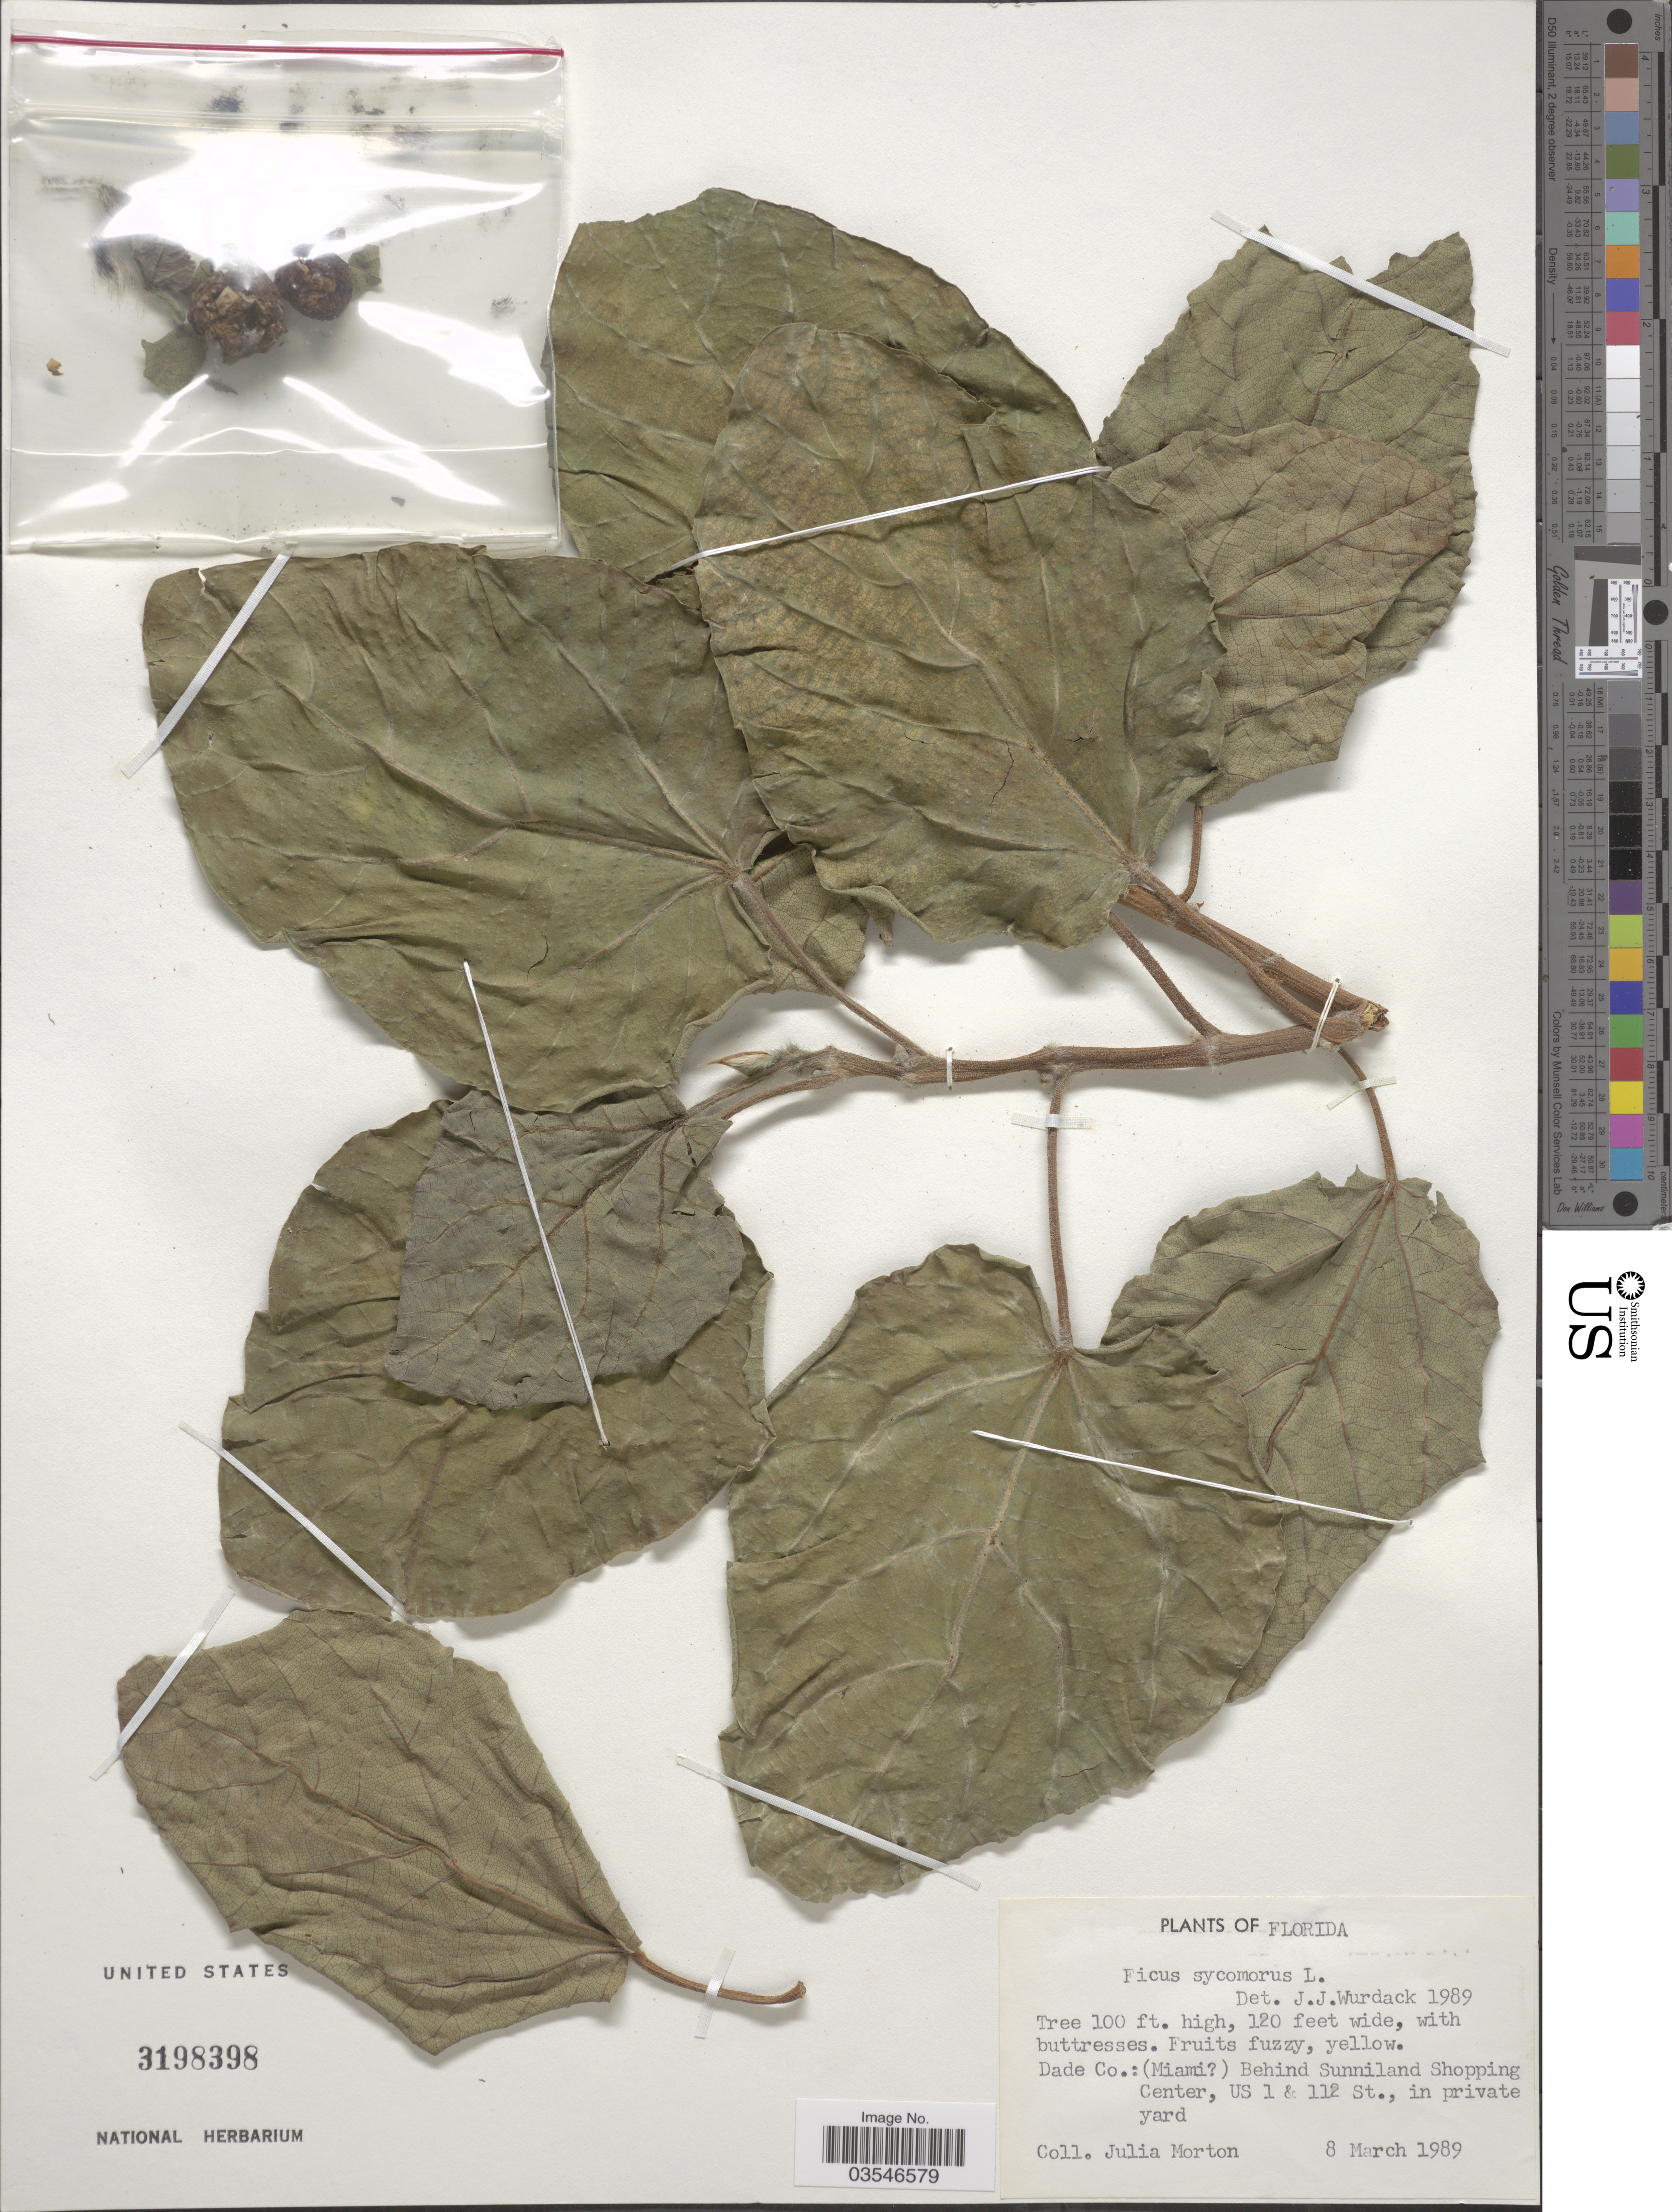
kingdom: Plantae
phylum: Tracheophyta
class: Magnoliopsida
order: Rosales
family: Moraceae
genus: Ficus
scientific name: Ficus sycomorus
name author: L.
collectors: J. Morton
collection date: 1989-03-08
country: United States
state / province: Florida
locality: Dade Co.: (Miami [unsure placement]) Behind Sunniland Shopping Center, US 1 & 112 St., in private yard.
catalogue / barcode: US 3198398